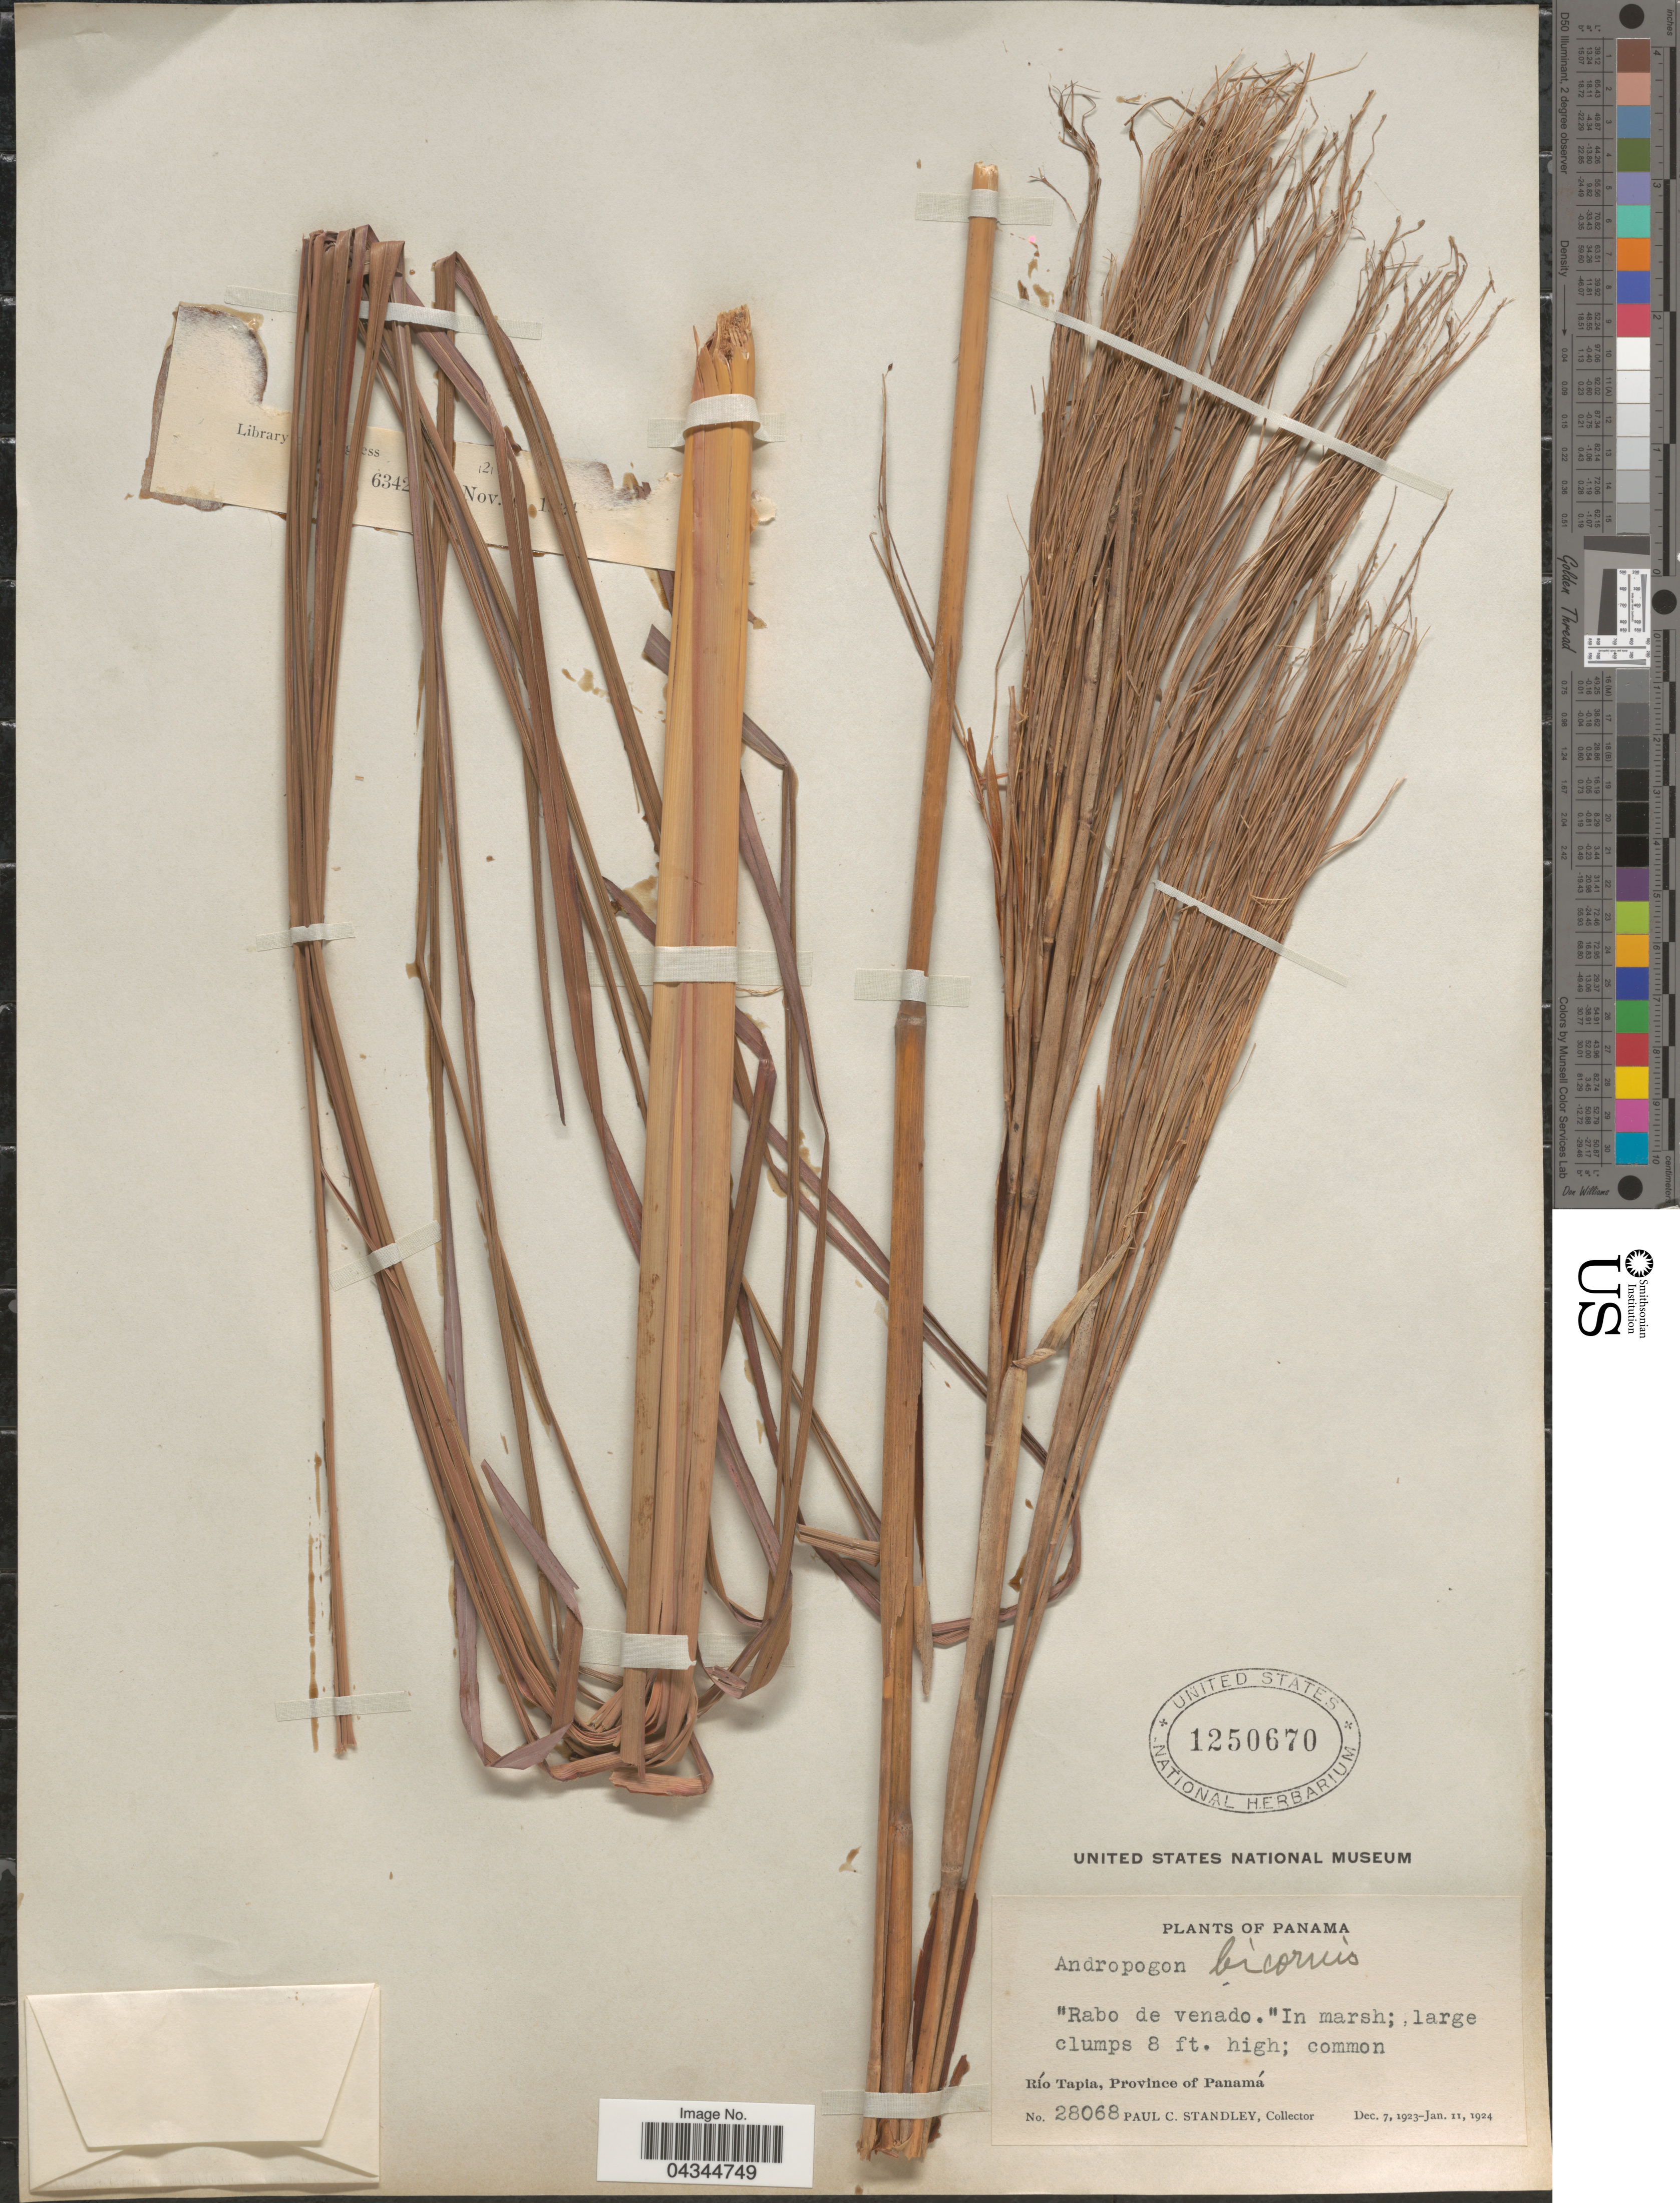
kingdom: Plantae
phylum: Tracheophyta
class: Liliopsida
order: Poales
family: Poaceae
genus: Andropogon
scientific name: Andropogon bicornis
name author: L.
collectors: P. C. Standley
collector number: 28068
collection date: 1923-12-07/1924-01-11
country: Panama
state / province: Panamá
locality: Río Tapia.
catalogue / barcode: US 1250670